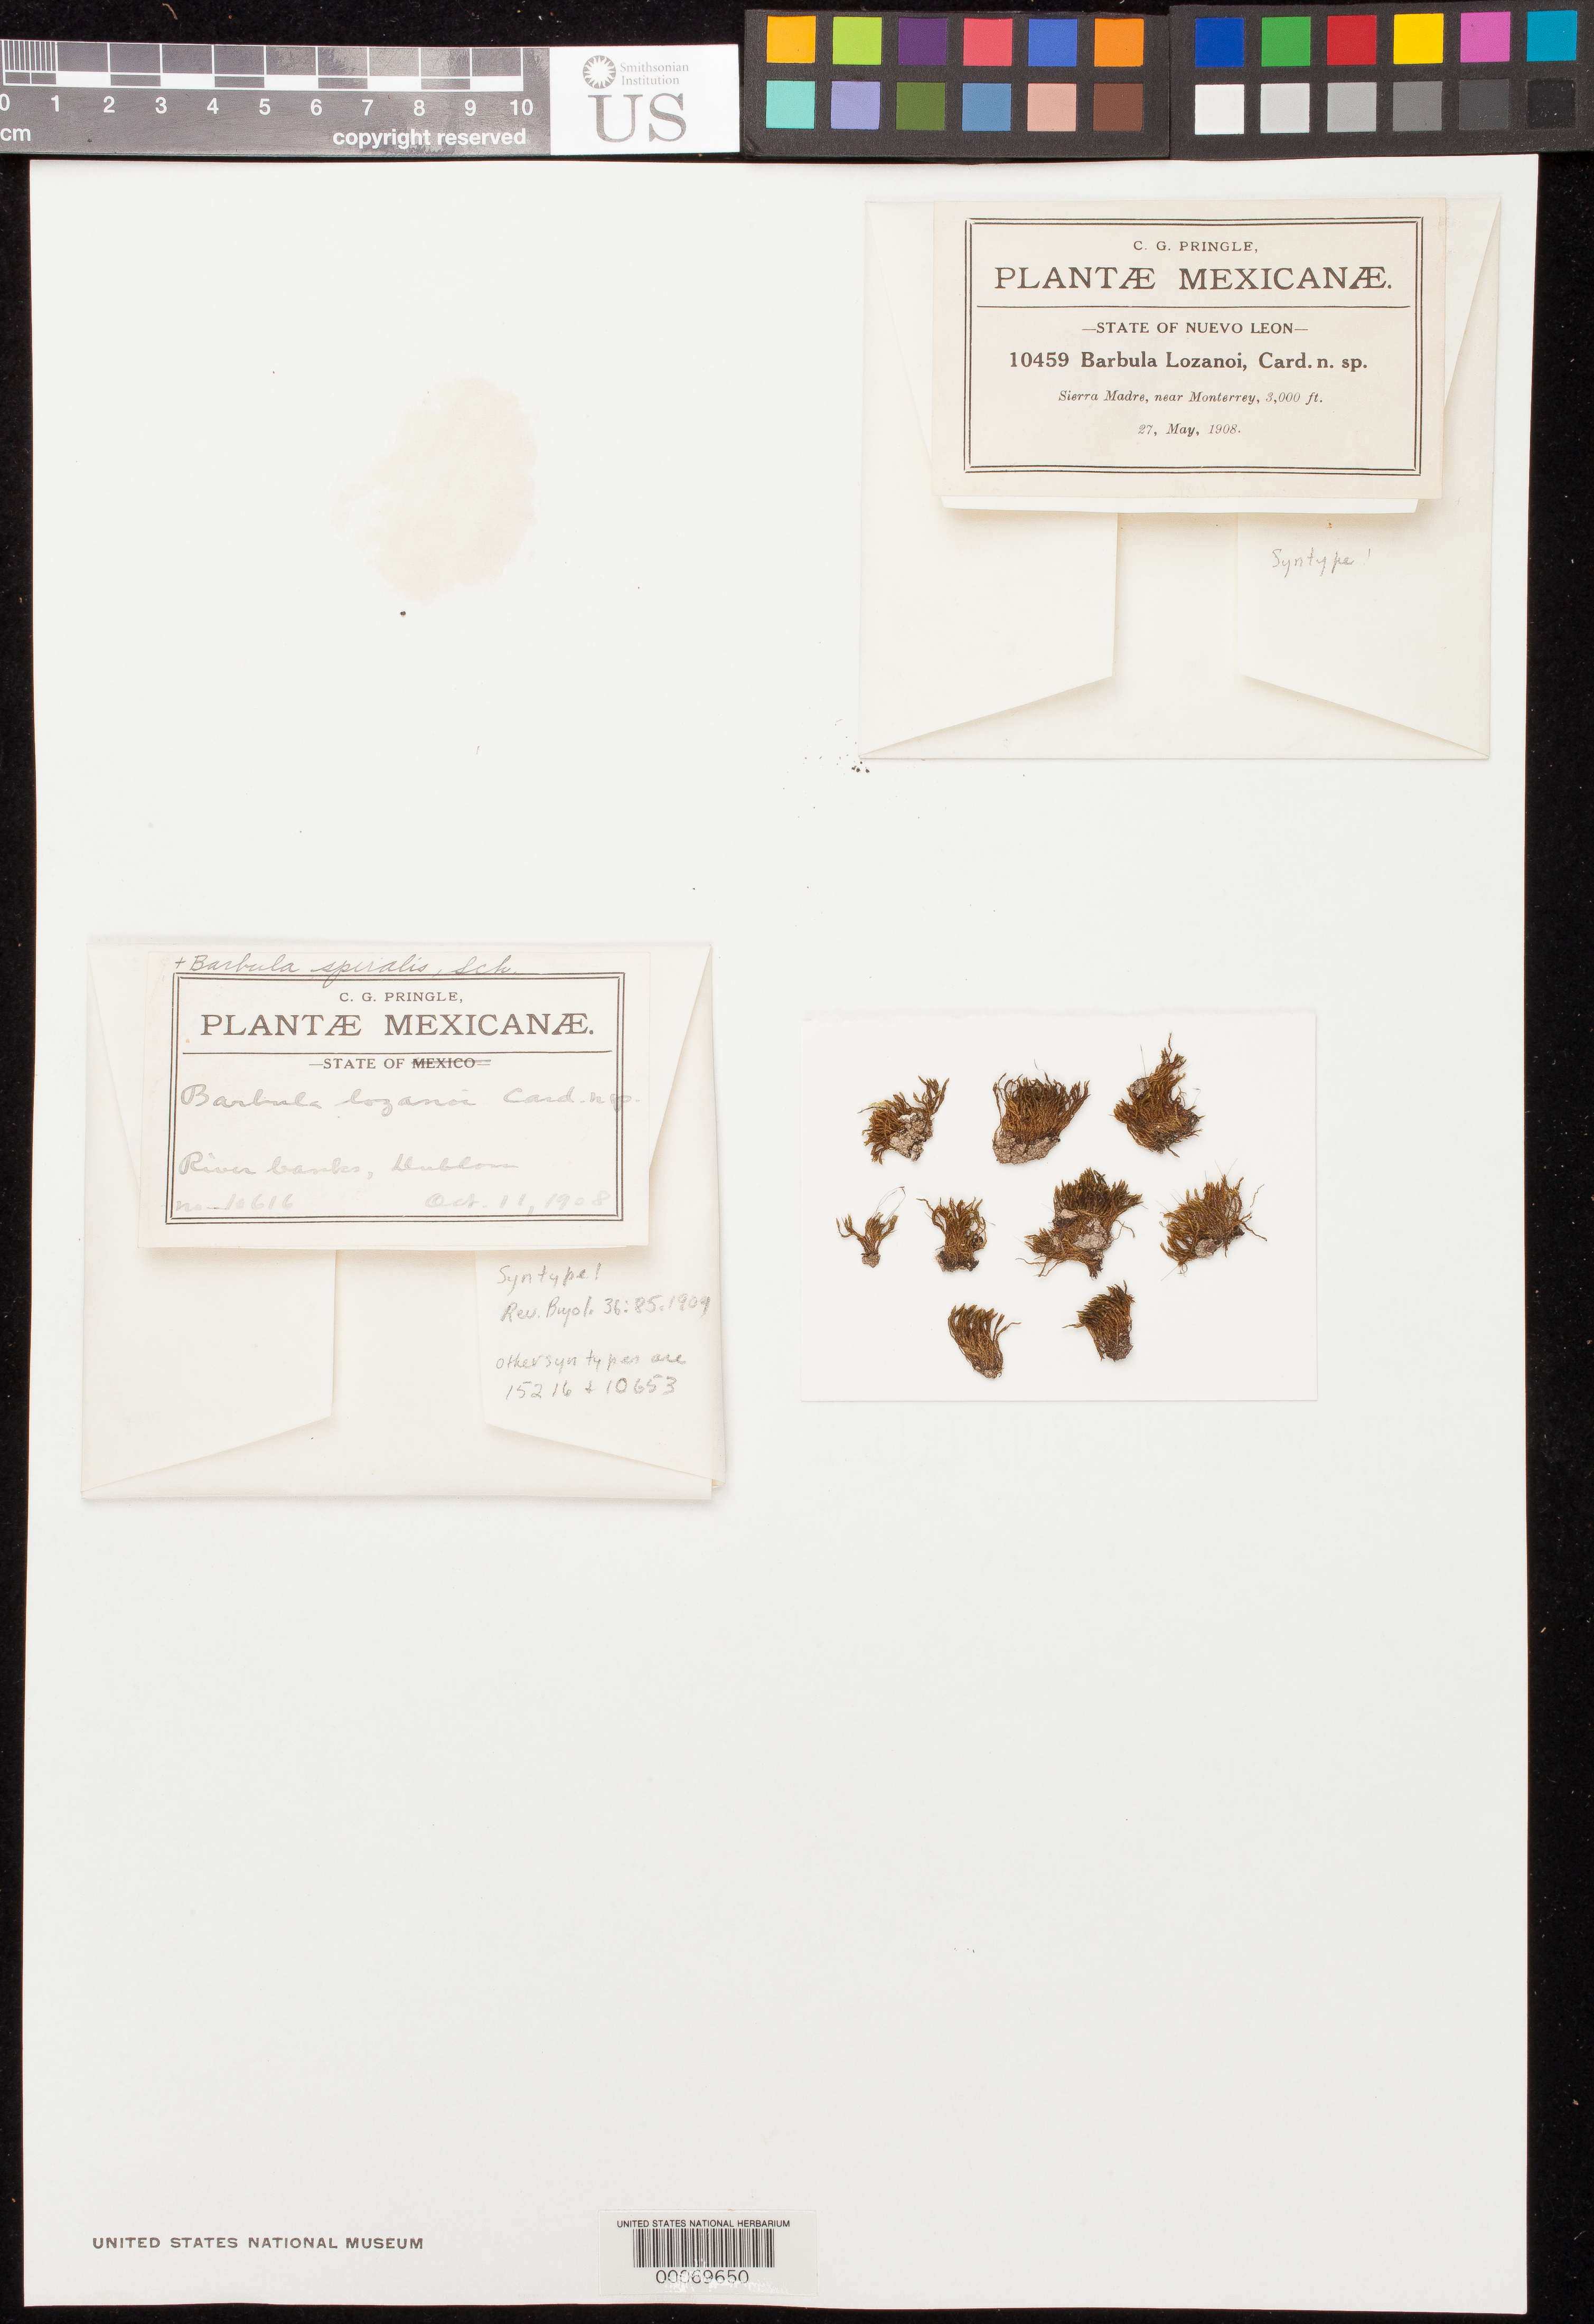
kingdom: Plantae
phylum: Bryophyta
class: Bryopsida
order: Pottiales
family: Pottiaceae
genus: Barbula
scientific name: Barbula lozanoi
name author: Cardot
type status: Syntype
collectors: C. G. Pringle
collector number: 10616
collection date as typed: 11 Oct 1908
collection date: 1908-10-11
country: Mexico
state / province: Nuevo León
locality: Monterrey.